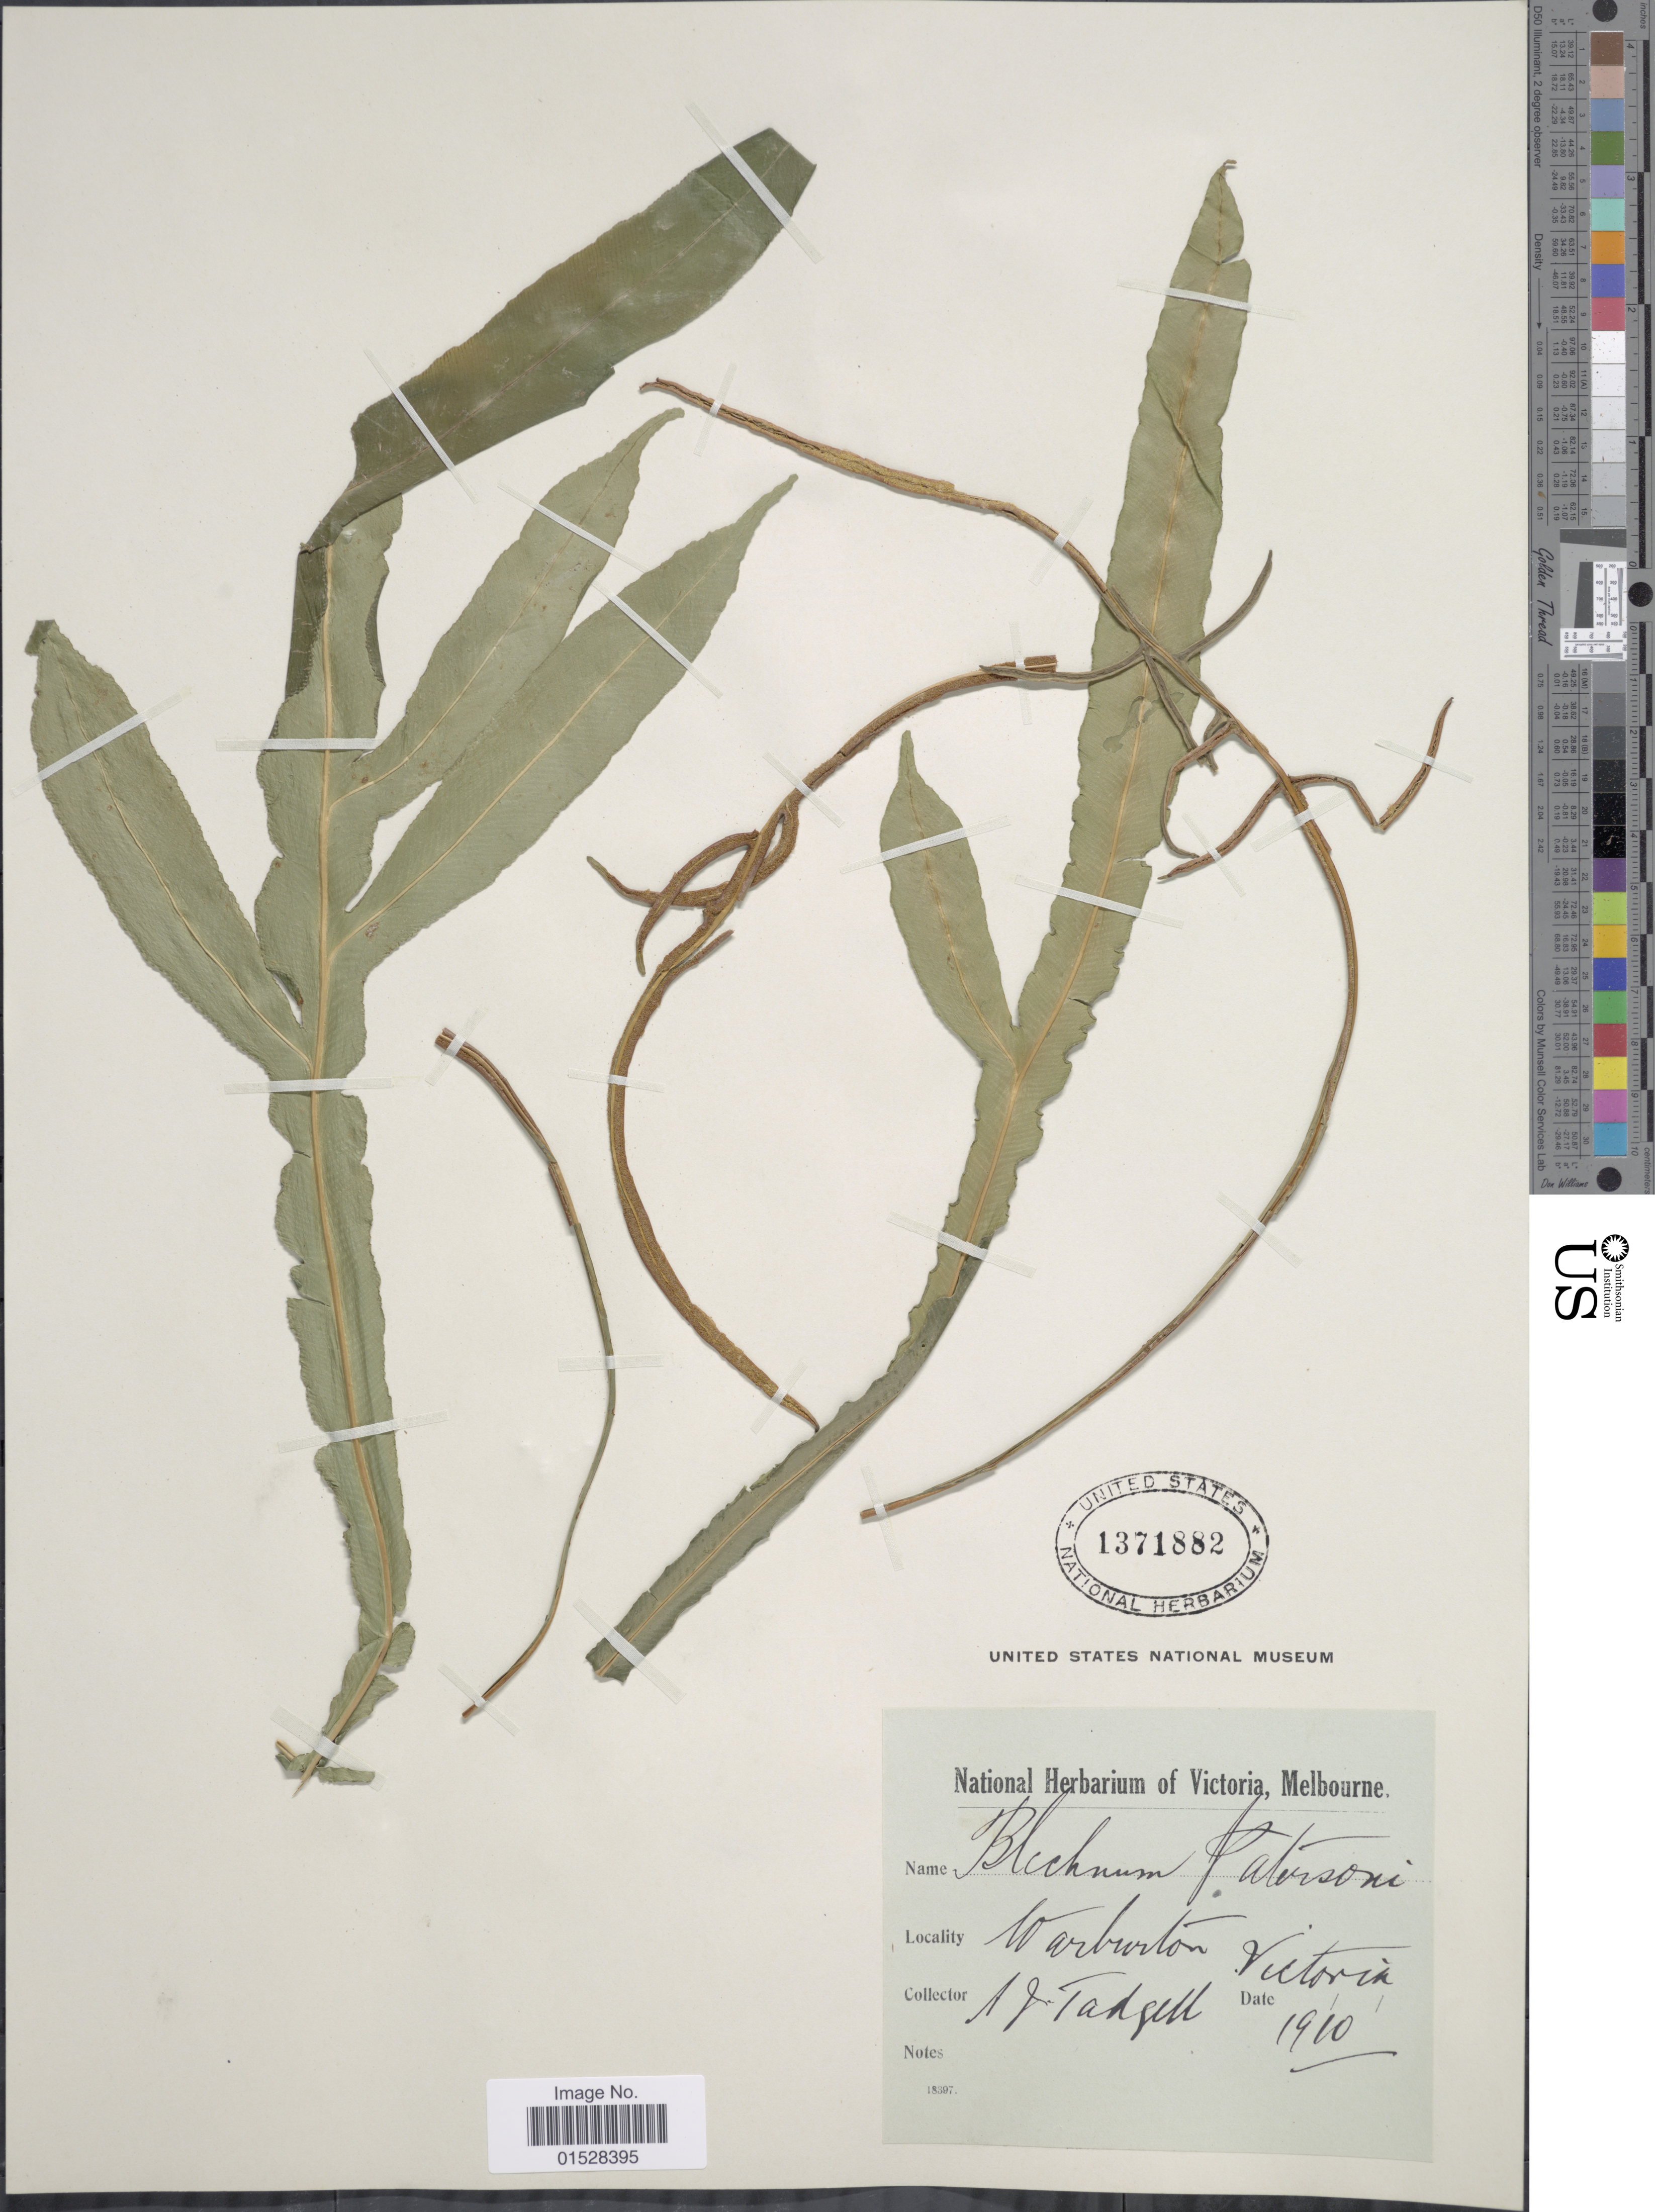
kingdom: Plantae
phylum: Tracheophyta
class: Polypodiopsida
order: Polypodiales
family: Blechnaceae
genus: Blechnum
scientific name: Blechnum patersonii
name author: (R. Br.) Mett.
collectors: A. Tadgell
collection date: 1910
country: Australia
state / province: Victoria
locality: Warburton, Victoria.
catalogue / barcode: US 1371882